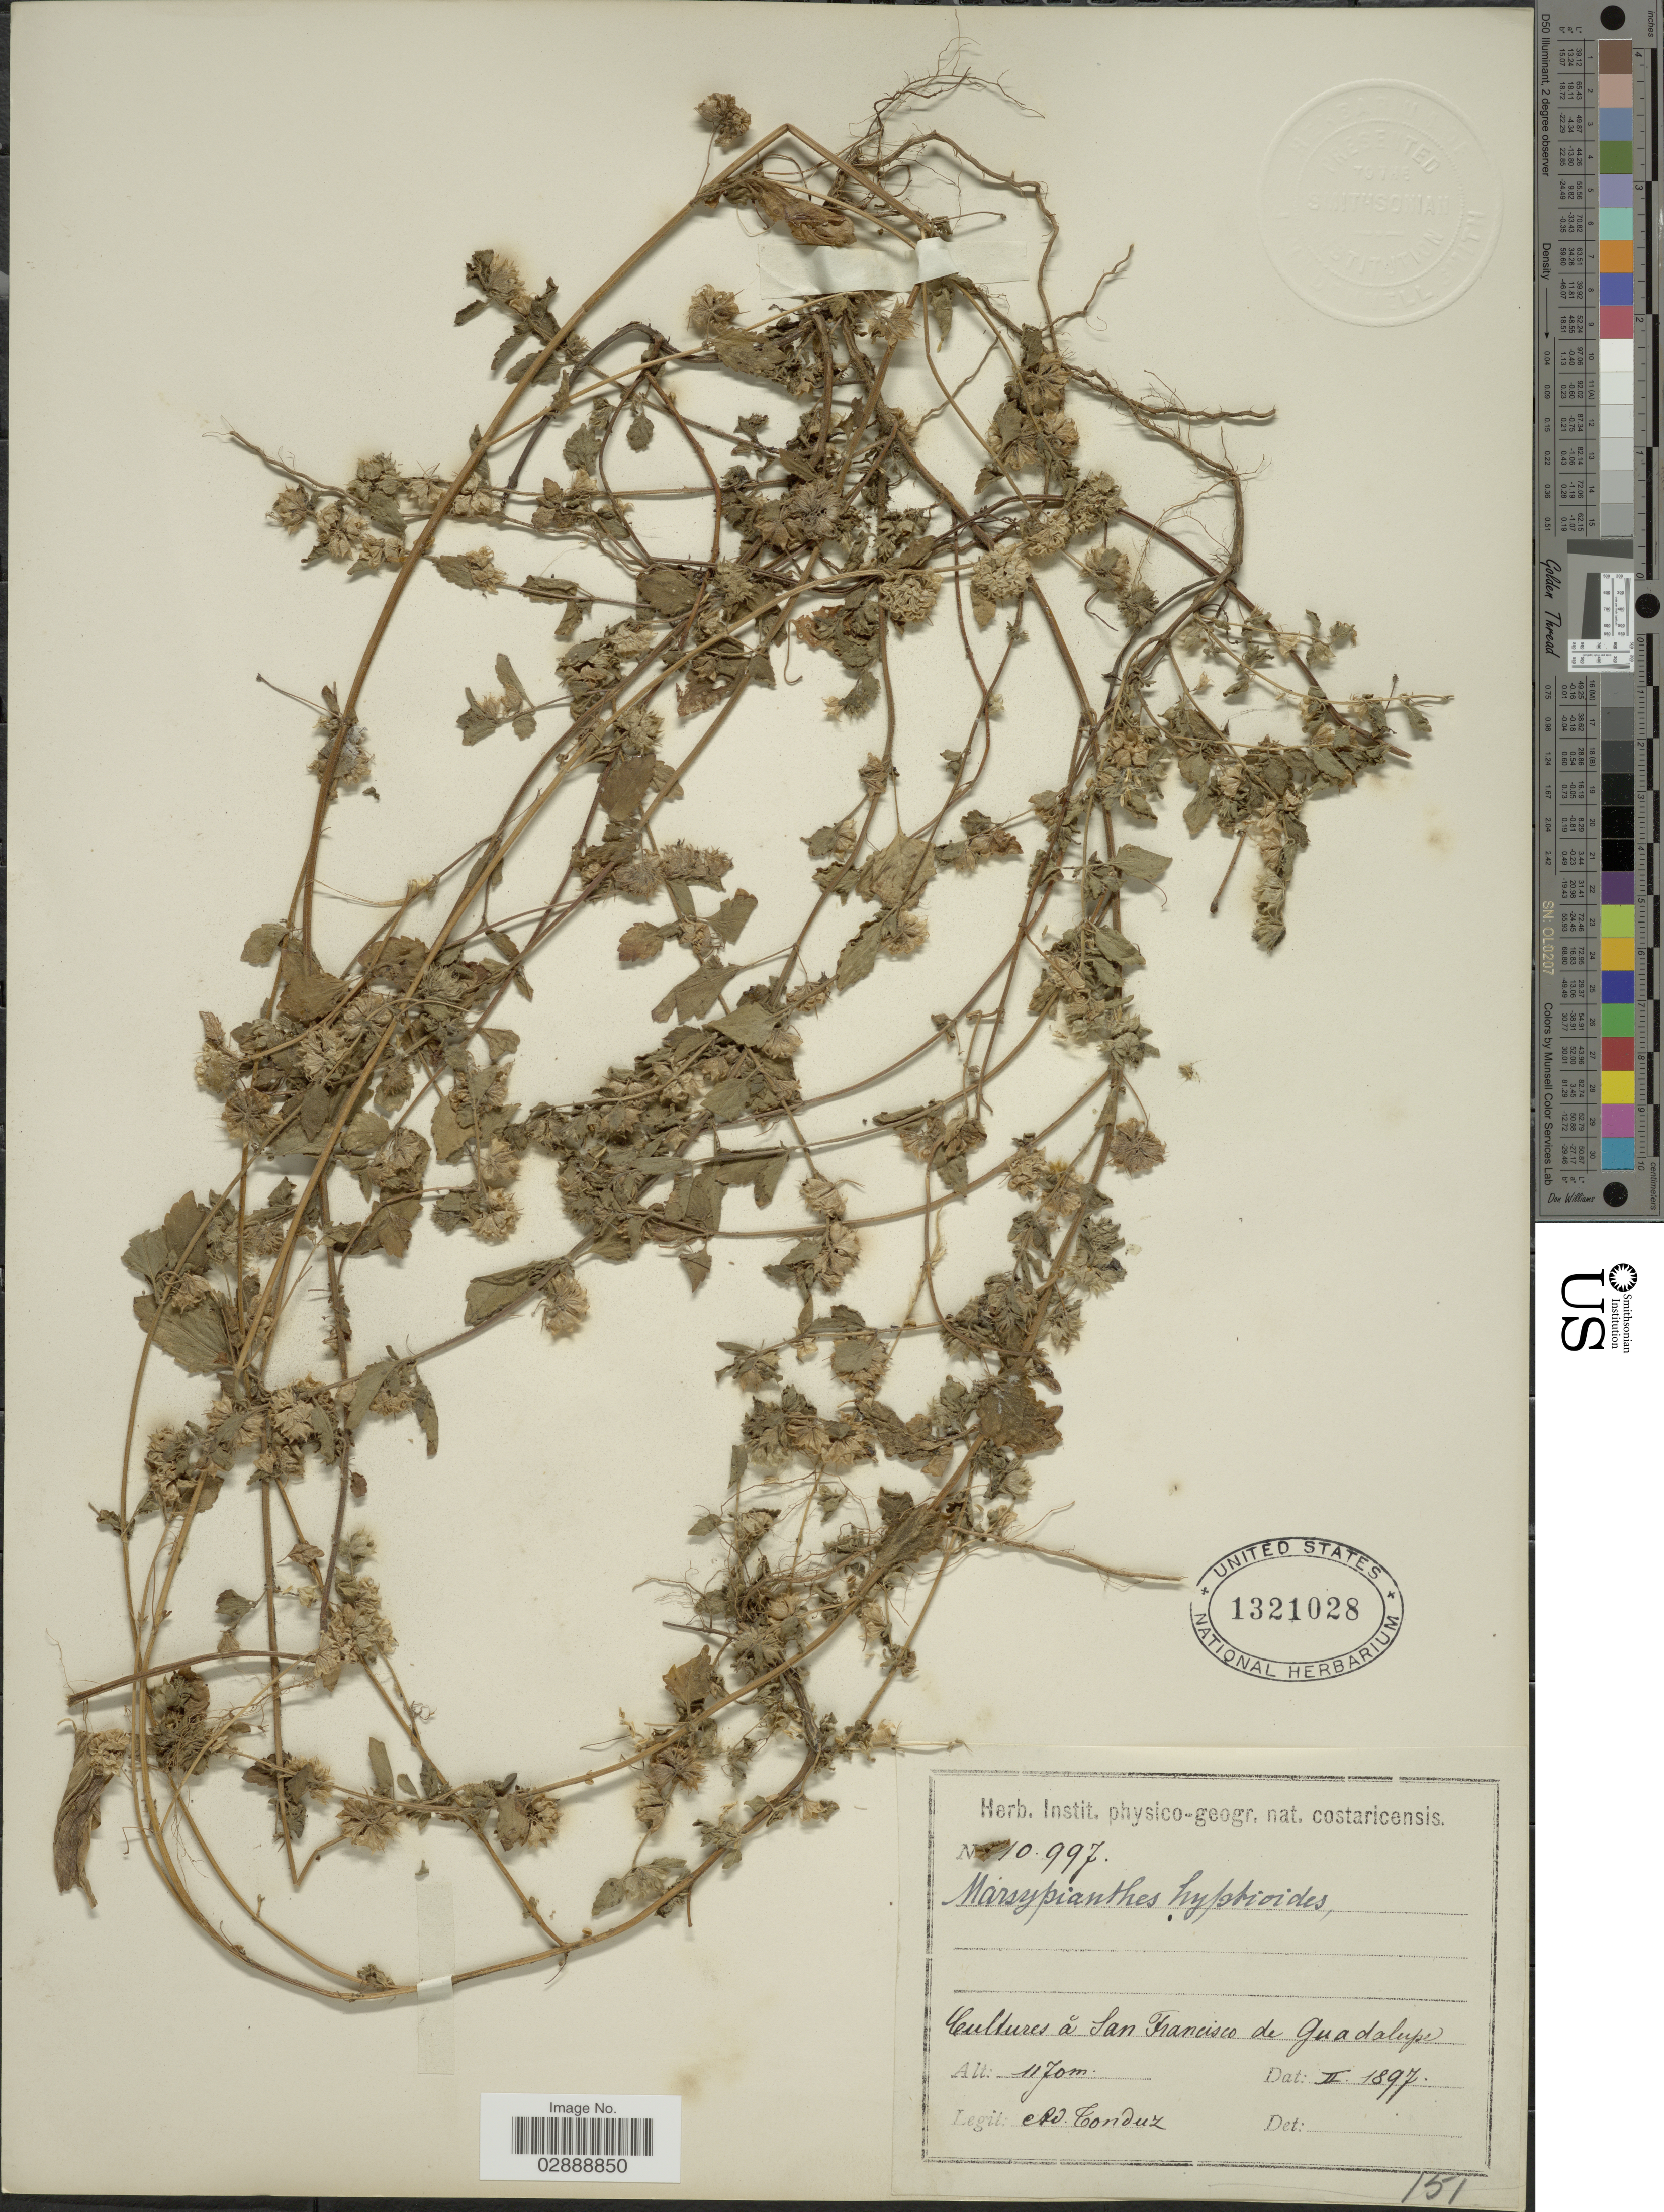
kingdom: Plantae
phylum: Tracheophyta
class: Magnoliopsida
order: Lamiales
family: Lamiaceae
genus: Marsypianthes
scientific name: Marsypianthes chamaedrys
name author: (Vahl) Kuntze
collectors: A. Tonduz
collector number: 10997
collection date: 1897-02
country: Costa Rica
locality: Cultures a San Francisco de Guadalupe.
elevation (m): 1170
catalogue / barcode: US 1321028